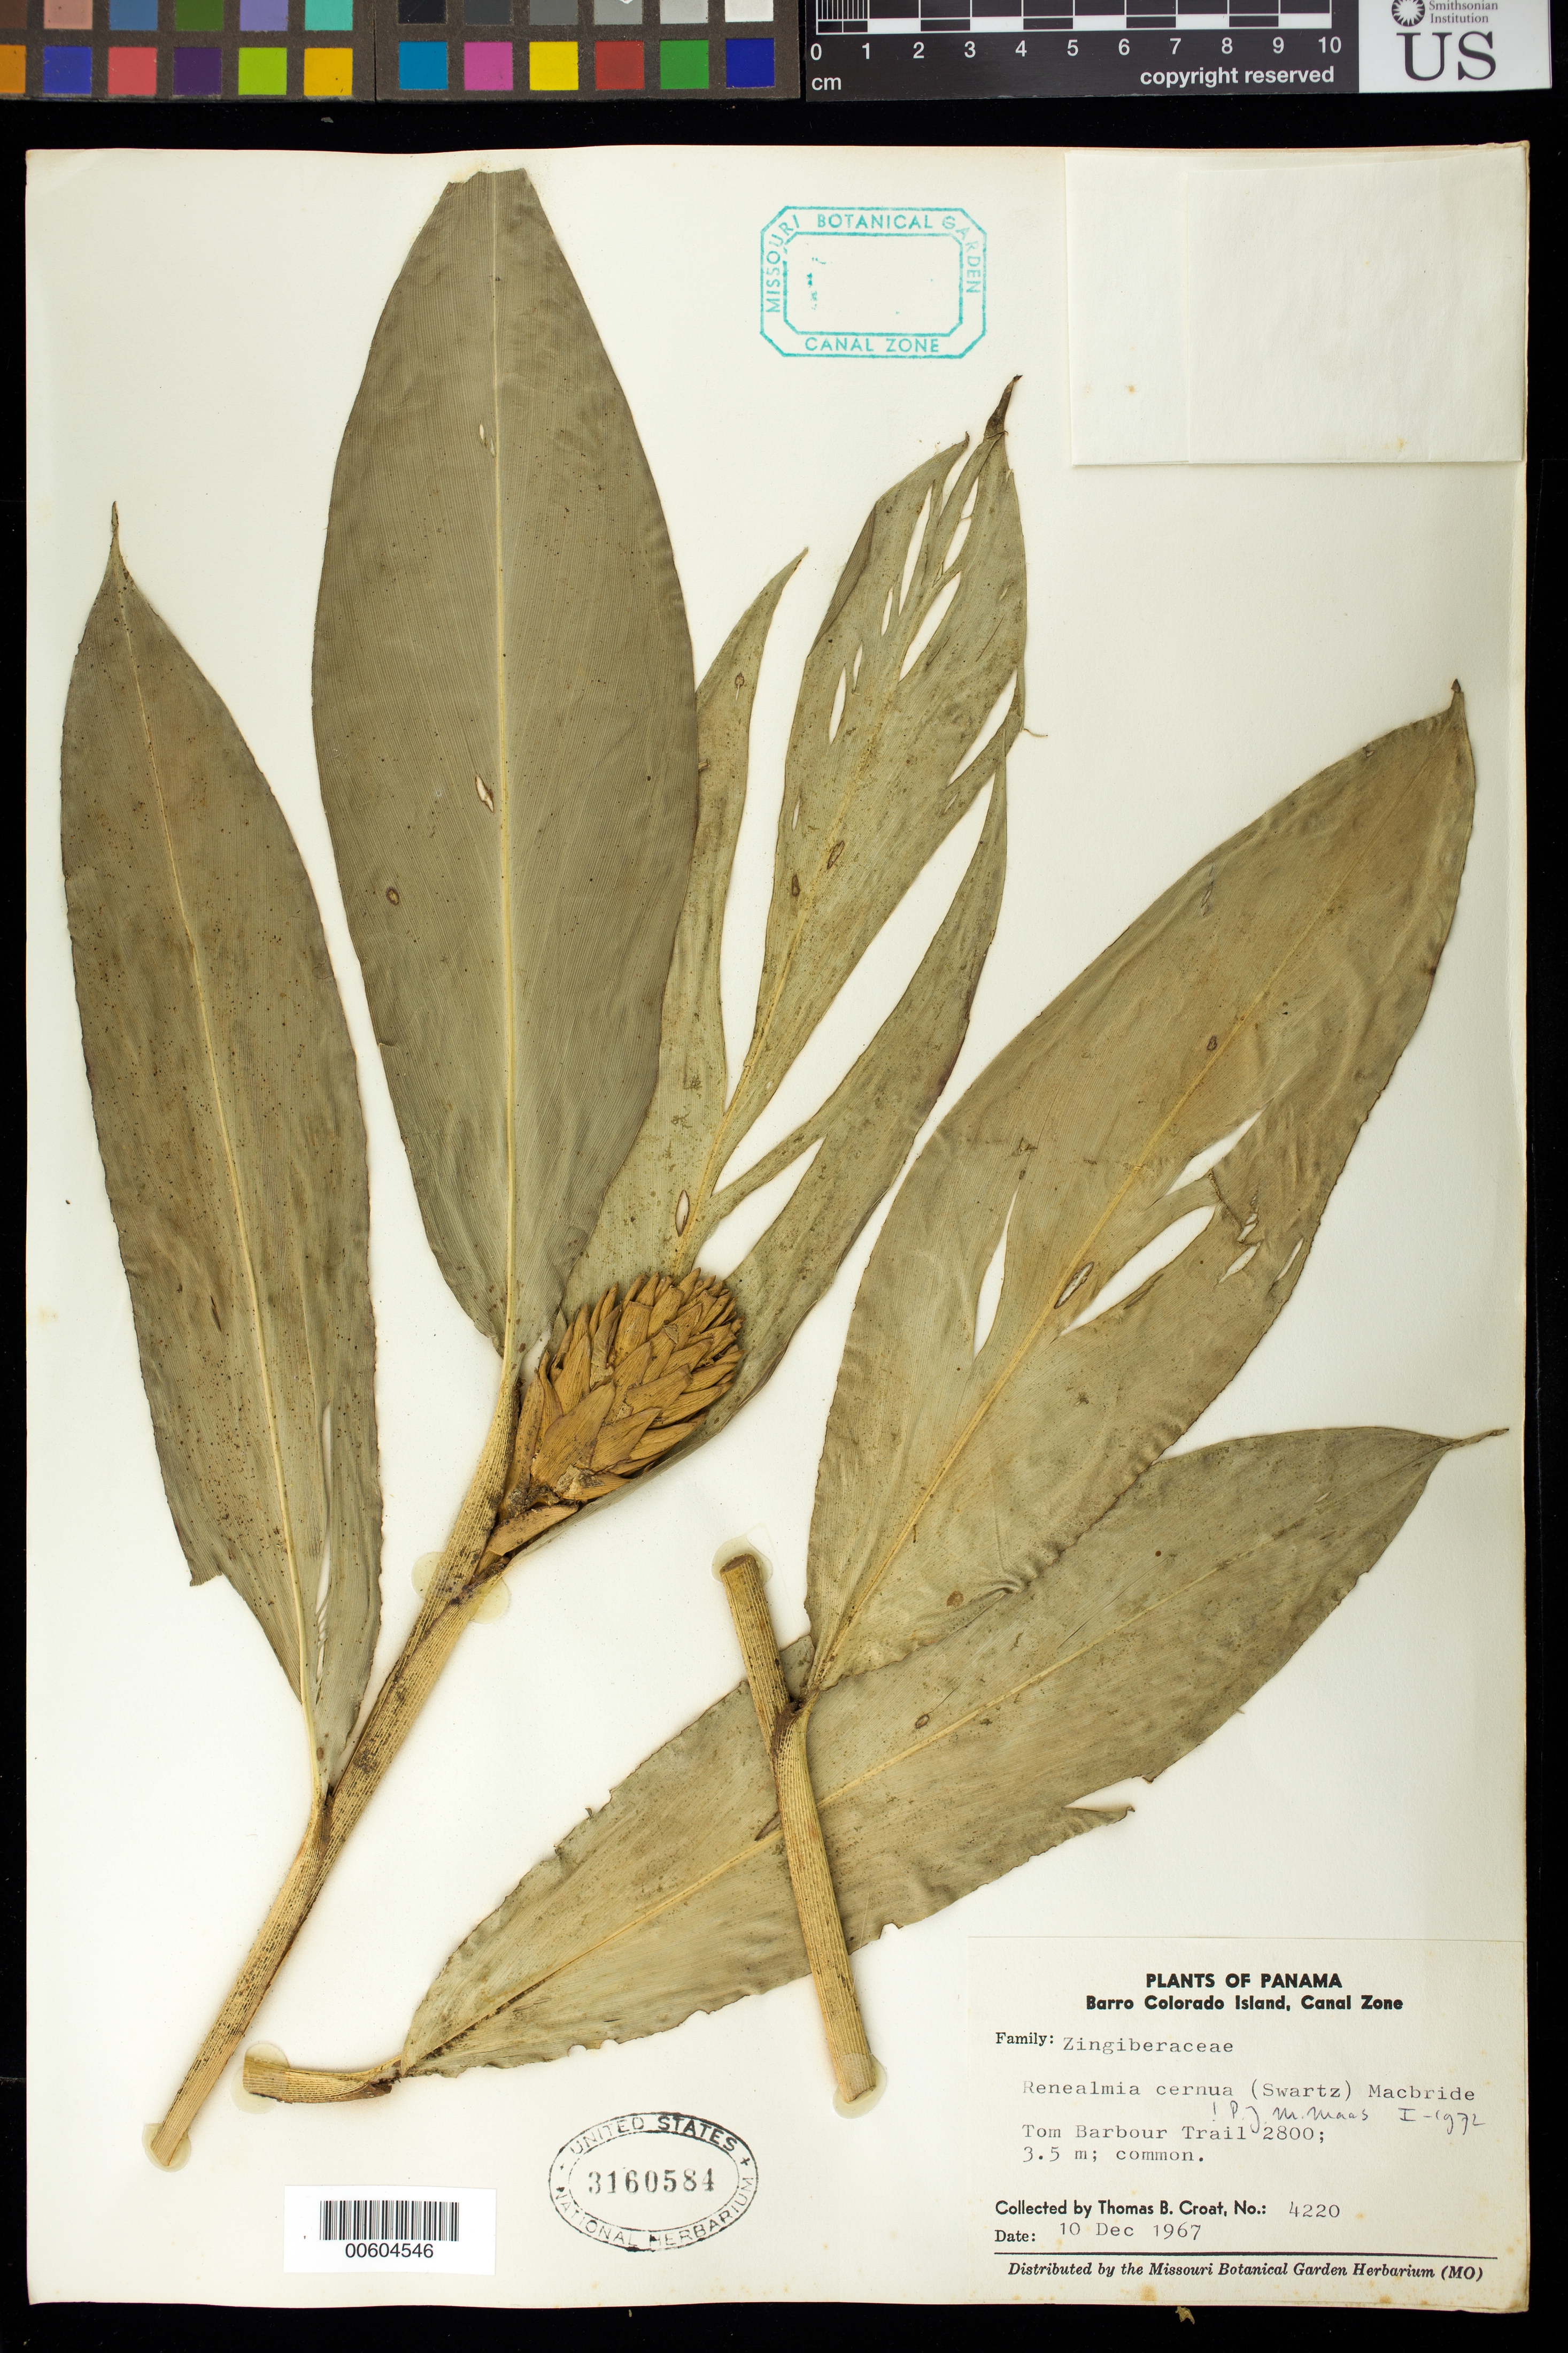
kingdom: Plantae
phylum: Tracheophyta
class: Liliopsida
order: Zingiberales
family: Zingiberaceae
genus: Renealmia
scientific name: Renealmia cernua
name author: (Sw. ex Roem. & Schult.) J.F. Macbr.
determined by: Maas, Paul J. M.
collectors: T. B. Croat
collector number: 4220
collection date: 1967-12-10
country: Panama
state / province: Panamá Oeste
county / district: Canal Zone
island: Barro Colorado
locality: Barro Colorado Island, Tom Barbour Trail.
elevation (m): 853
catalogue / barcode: US 3160584